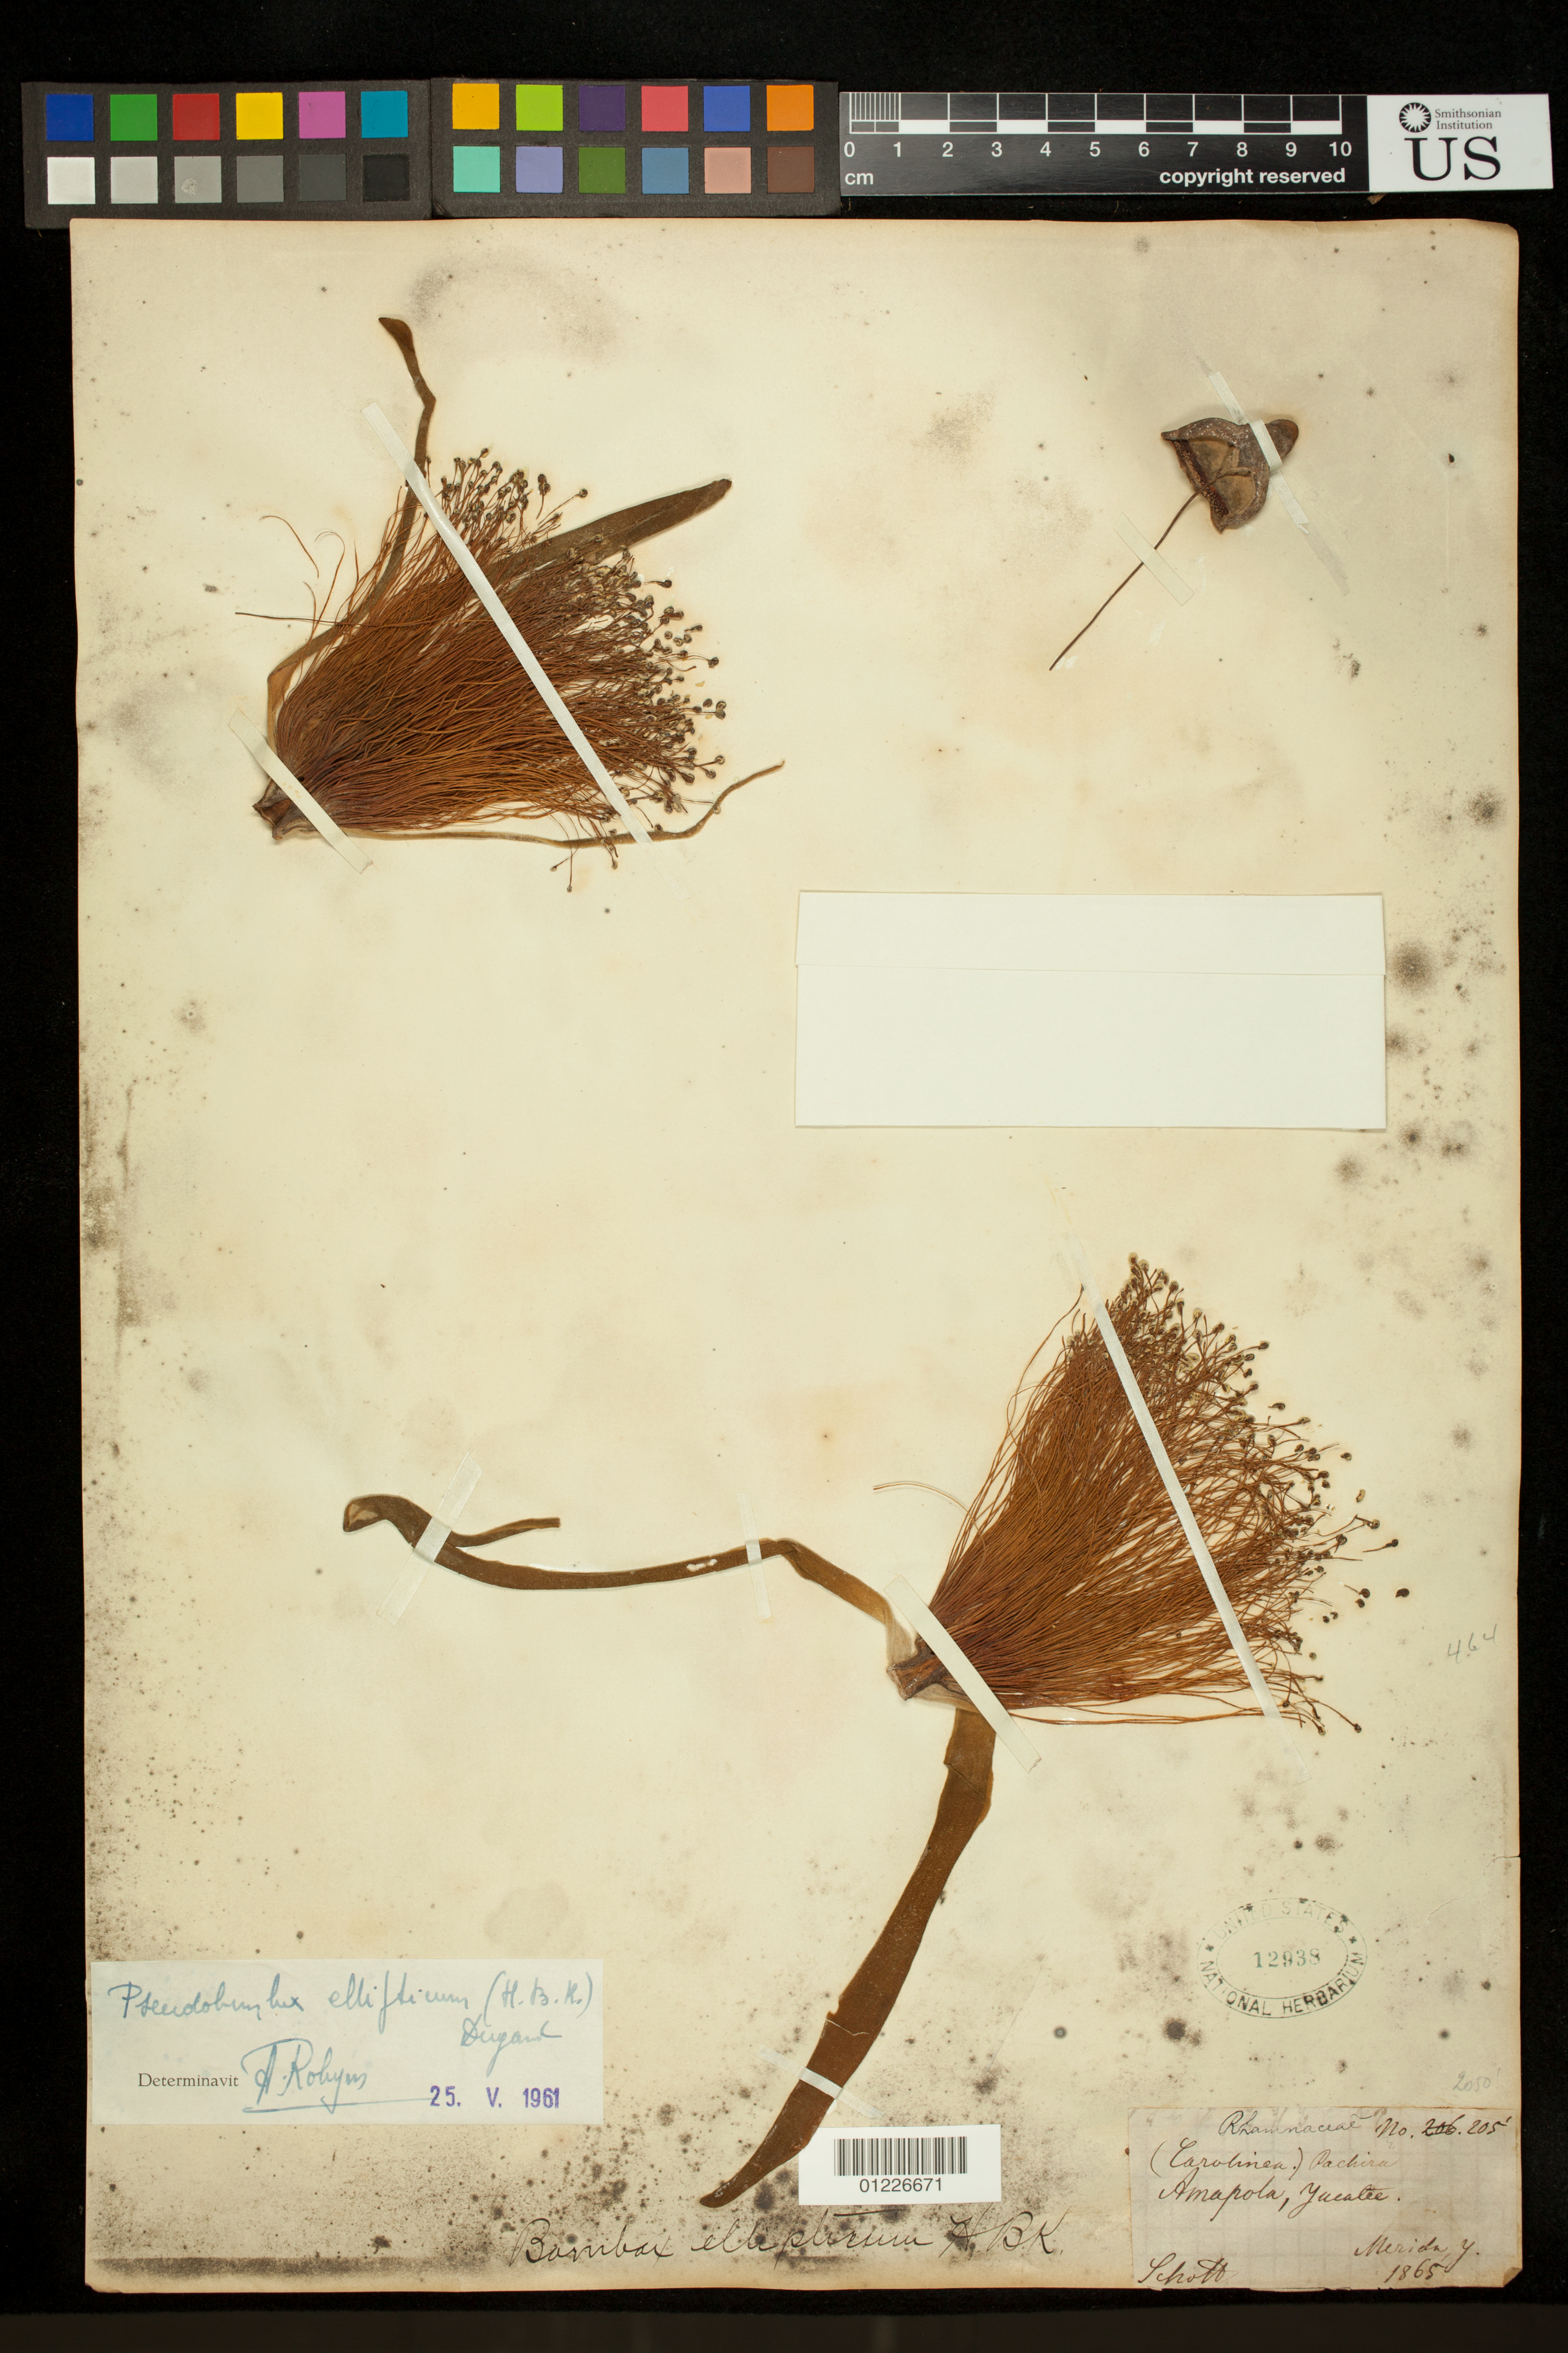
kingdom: Plantae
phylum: Tracheophyta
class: Magnoliopsida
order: Malvales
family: Malvaceae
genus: Pseudobombax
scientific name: Pseudobombax ellipticum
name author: (Kunth) Dugand G.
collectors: Schott, --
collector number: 205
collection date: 1865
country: Mexico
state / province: Yucatan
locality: Merida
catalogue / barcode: US 12938